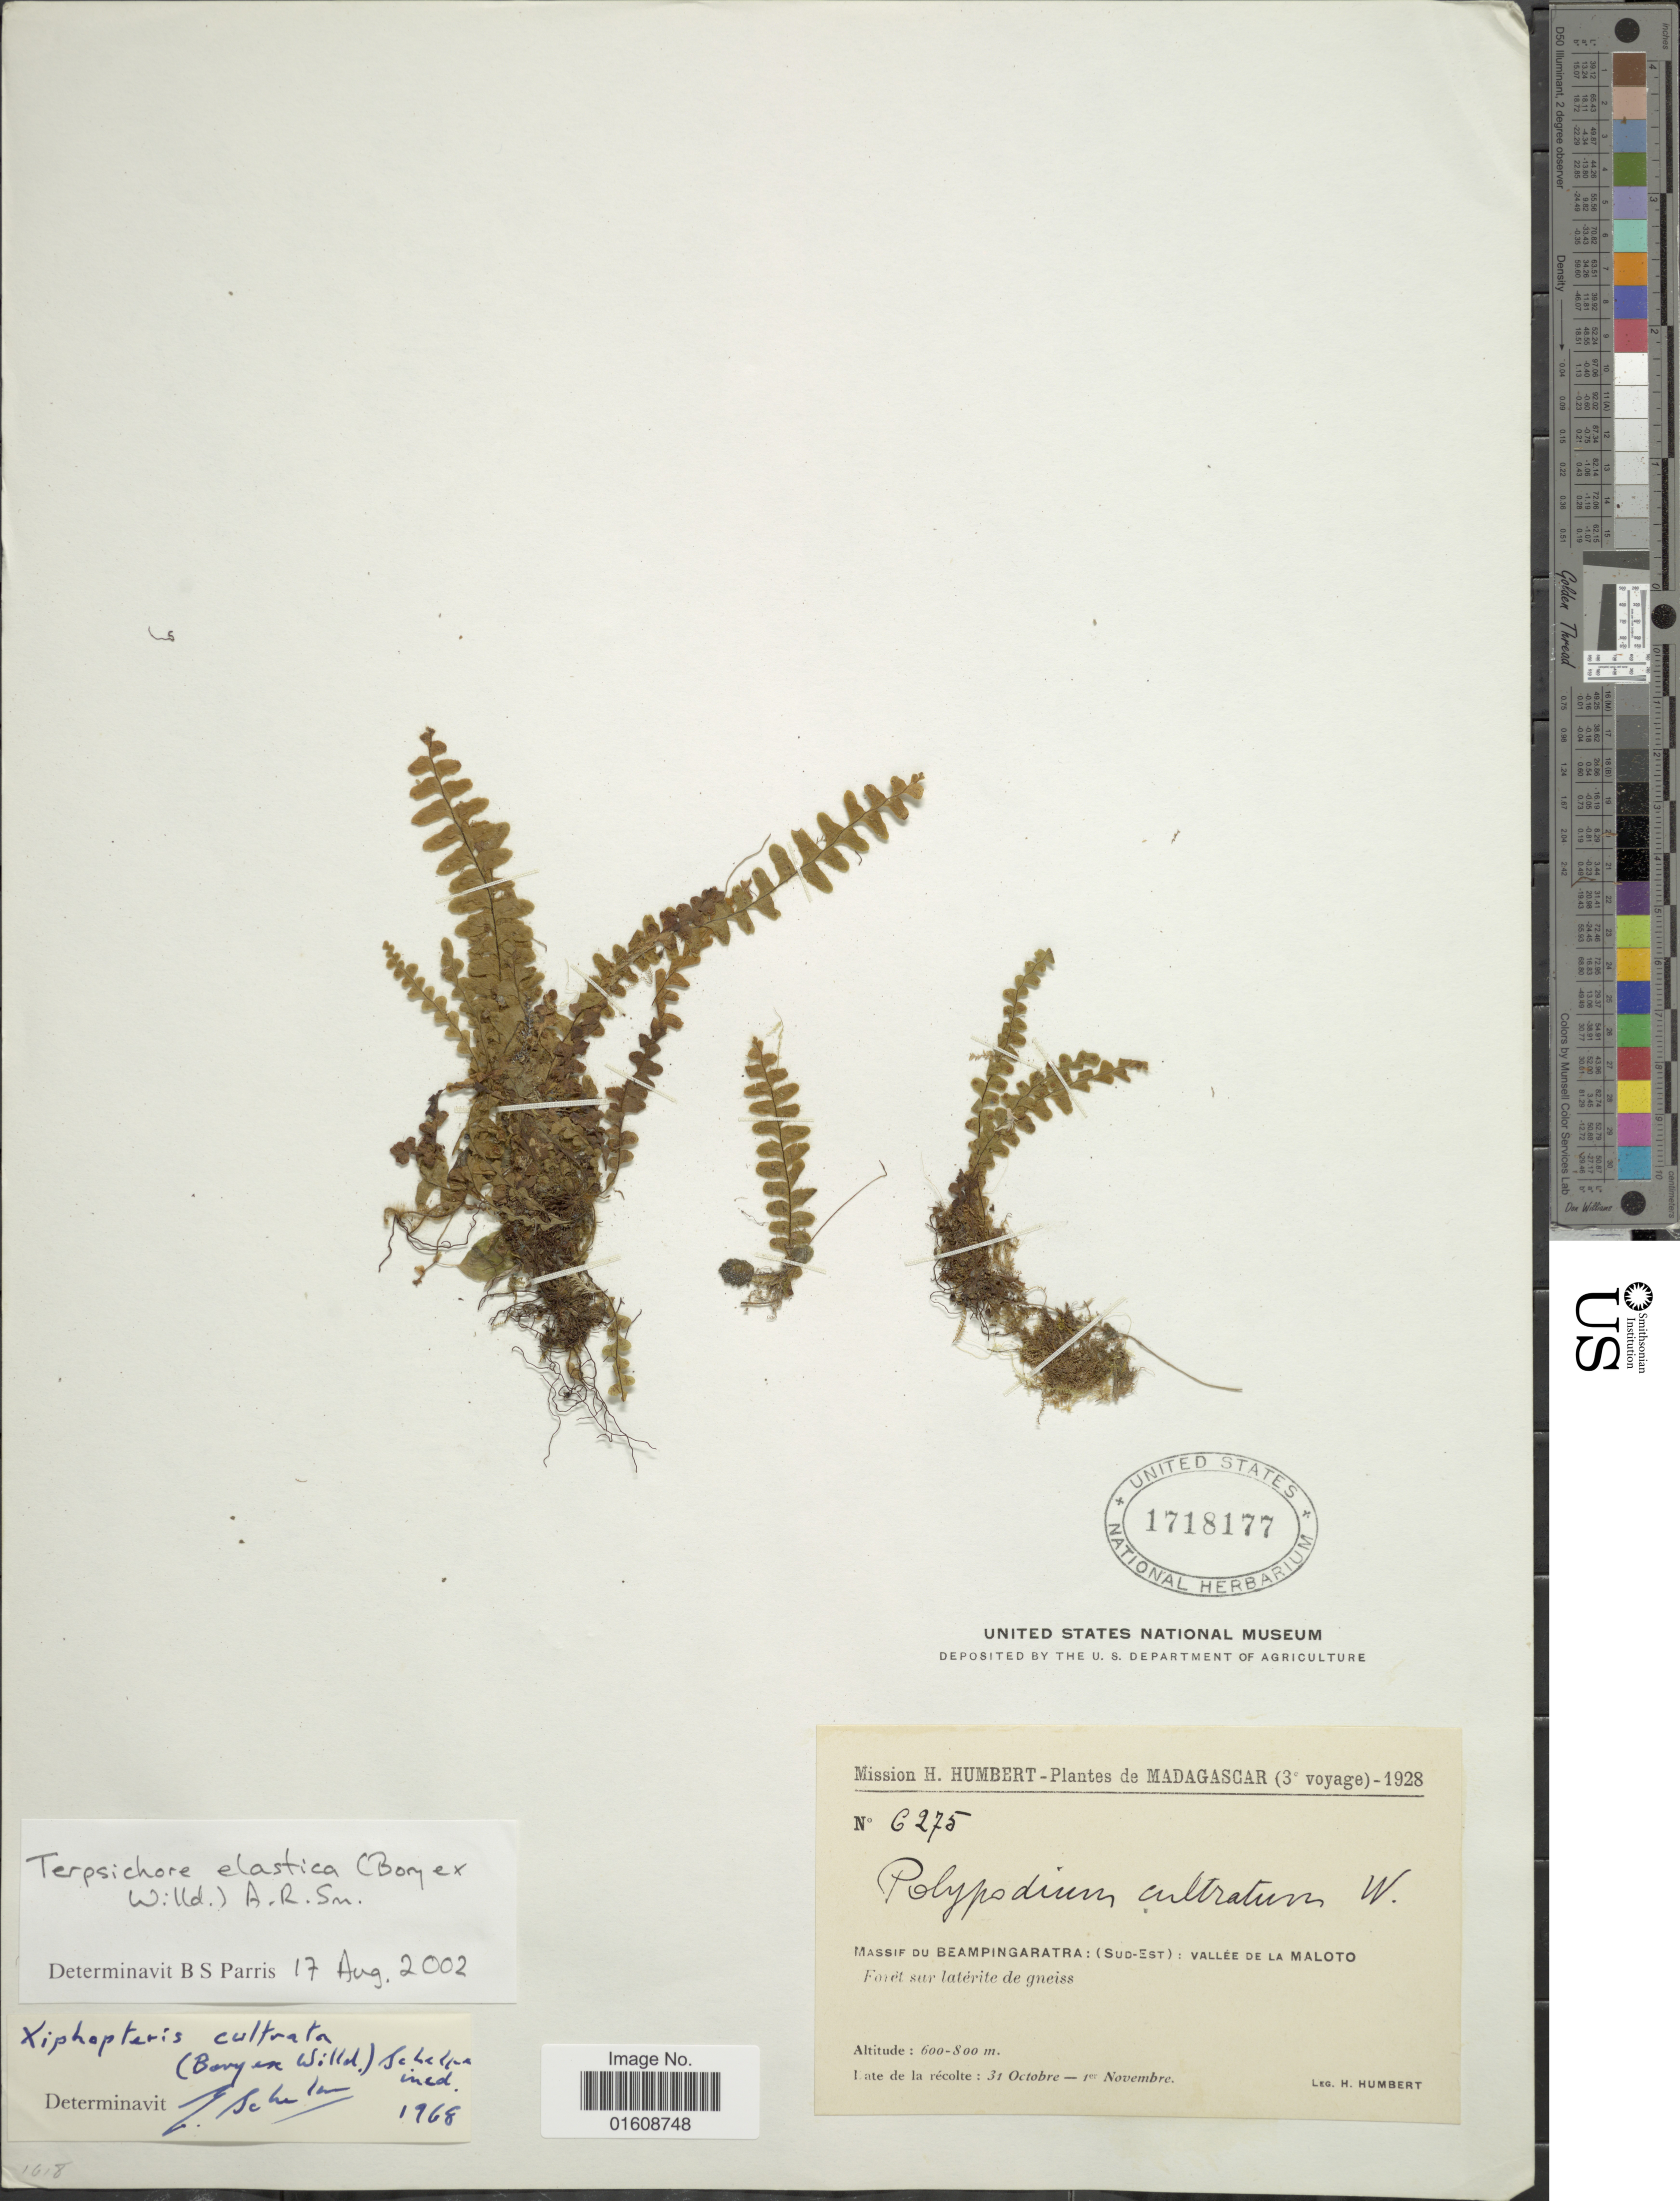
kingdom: Plantae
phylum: Tracheophyta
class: Polypodiopsida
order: Polypodiales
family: Polypodiaceae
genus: Alansmia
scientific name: Alansmia elastica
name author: (Bory ex Willd.) Moguel & M. Kessler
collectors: H. Humbert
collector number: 6275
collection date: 1928-10-31/1928-11-01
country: Madagascar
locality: Massif du Beampingaratra: (Sud-Est): Vallée de La Maloto. Foret sur laterite de gneiss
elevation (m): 600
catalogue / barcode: US 1718177